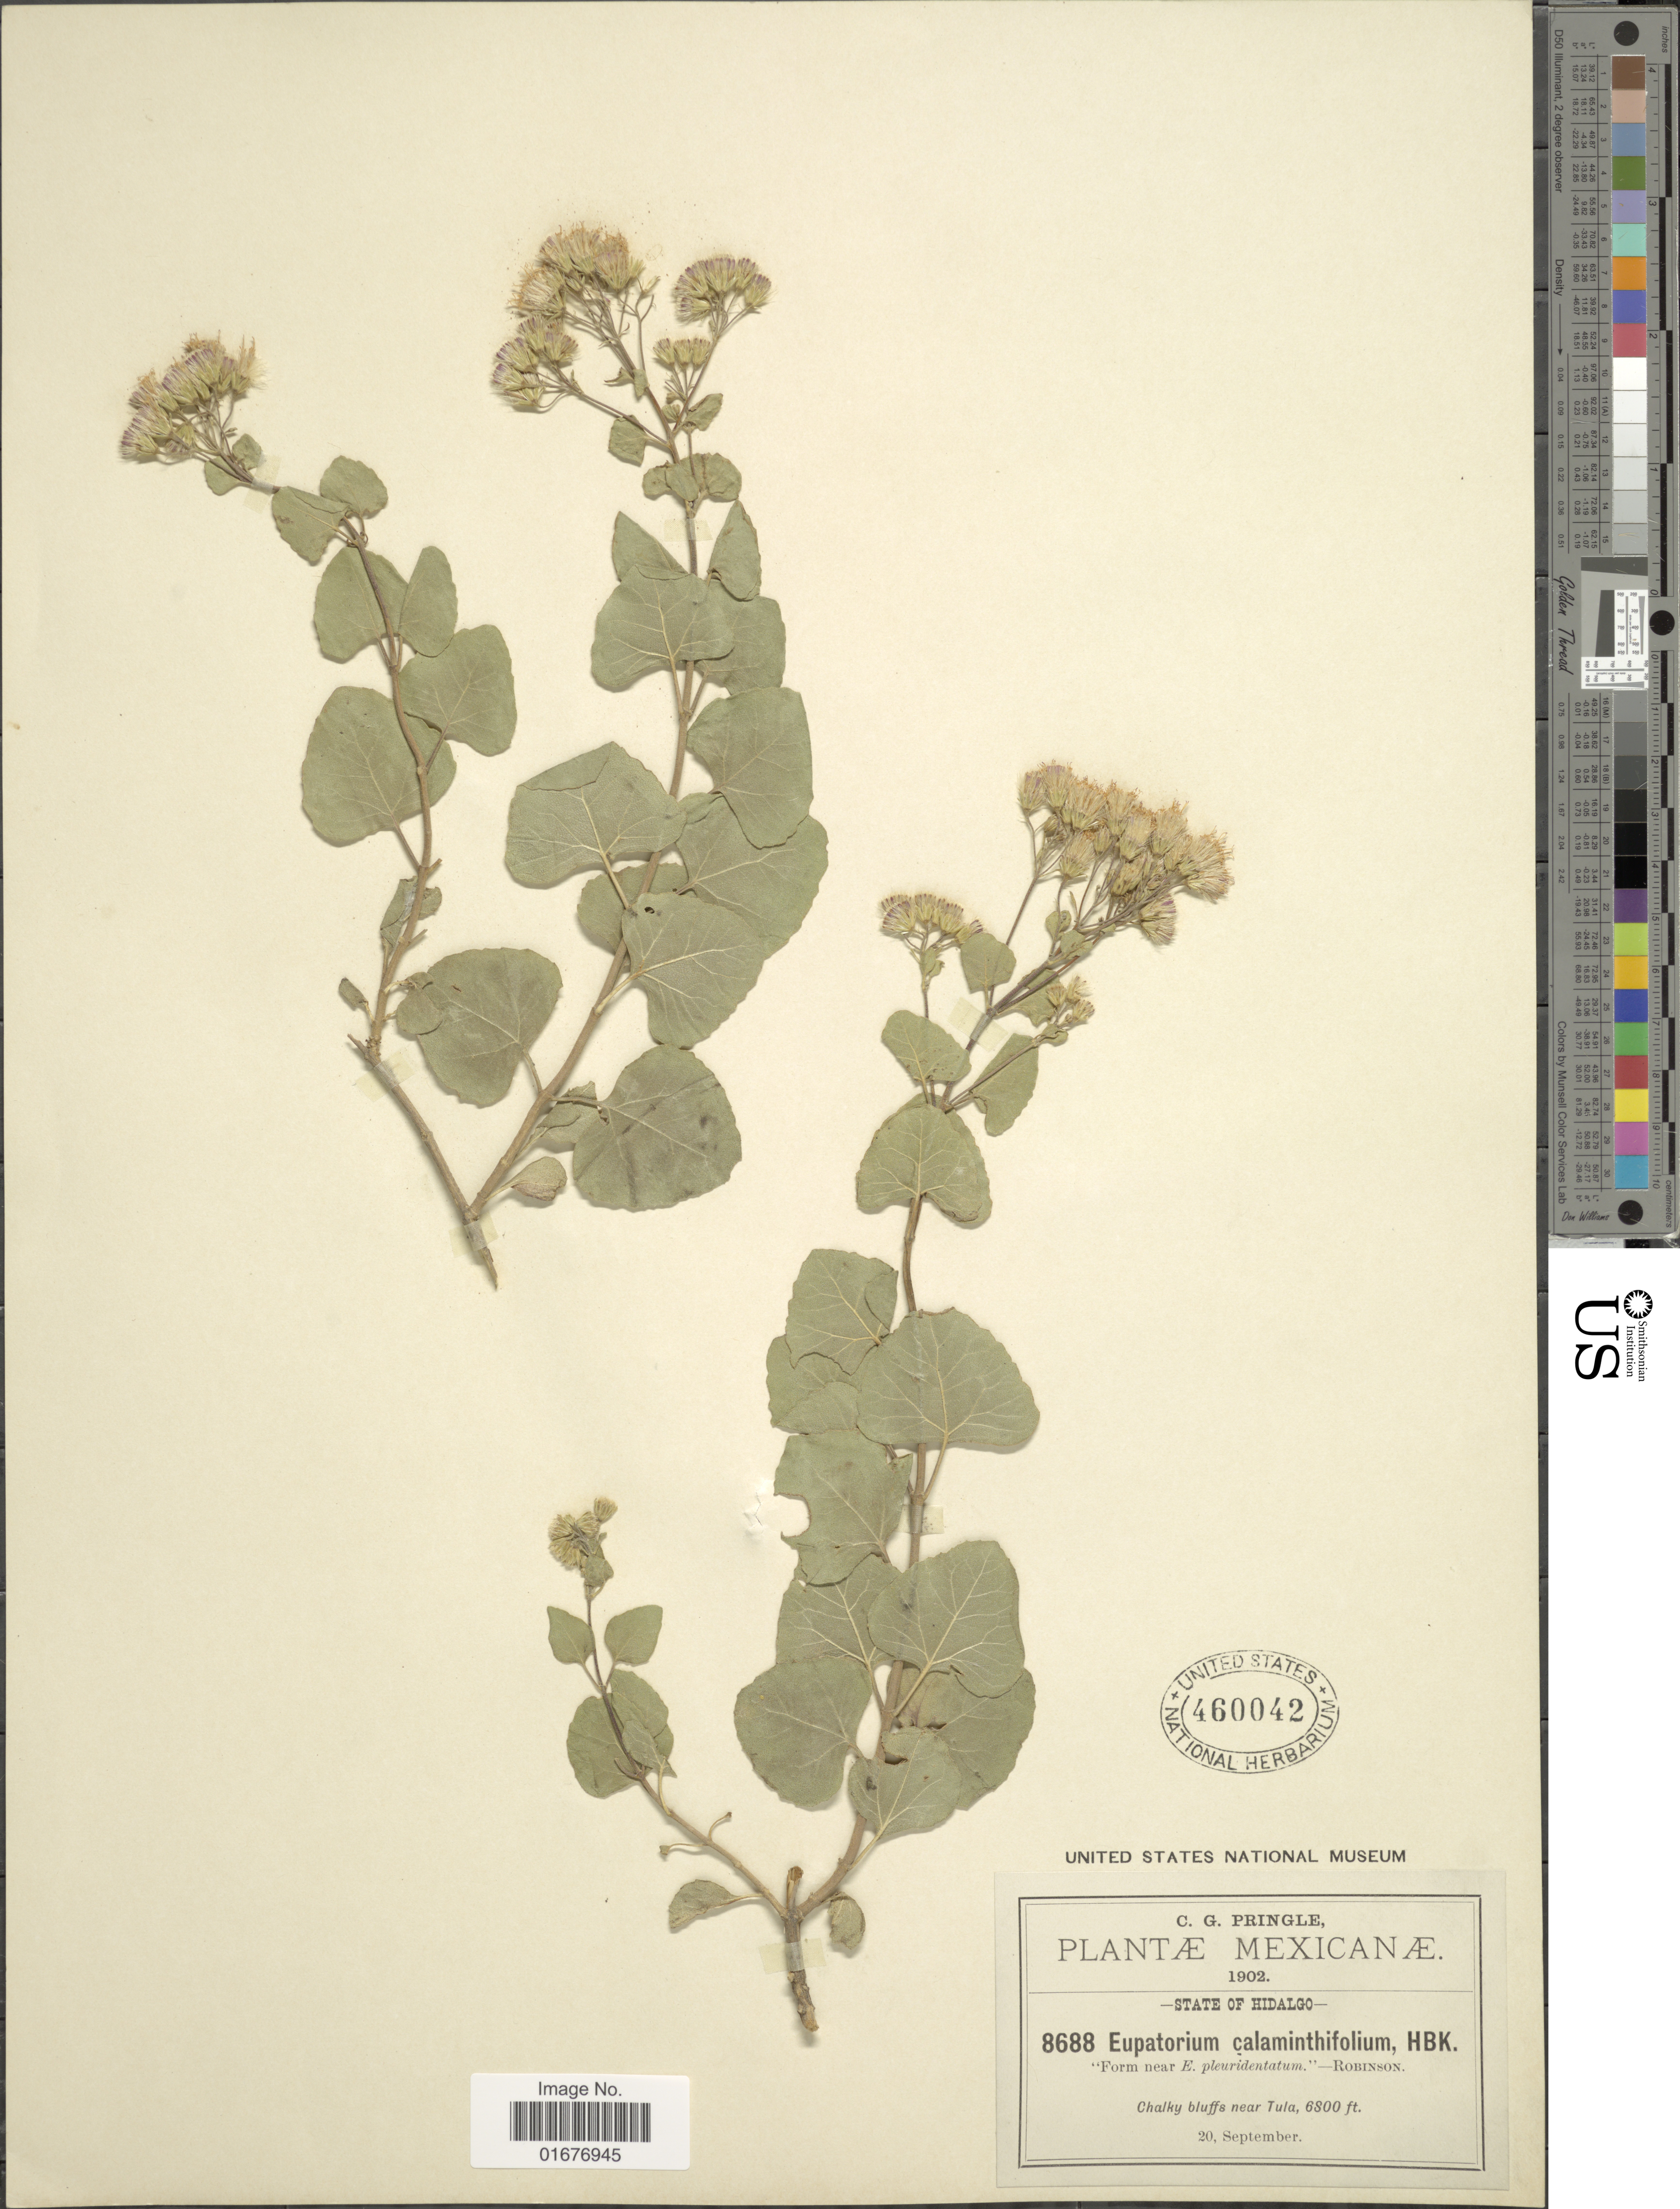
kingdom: Plantae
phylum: Tracheophyta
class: Magnoliopsida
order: Asterales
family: Asteraceae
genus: Ageratina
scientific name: Ageratina tomentella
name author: (Schrad.) R.M. King & H. Rob.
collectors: C. G. Pringle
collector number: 8688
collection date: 1902-09-20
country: Mexico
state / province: Hidalgo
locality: Chalky bluffs near Tula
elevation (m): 2073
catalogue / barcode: US 460042